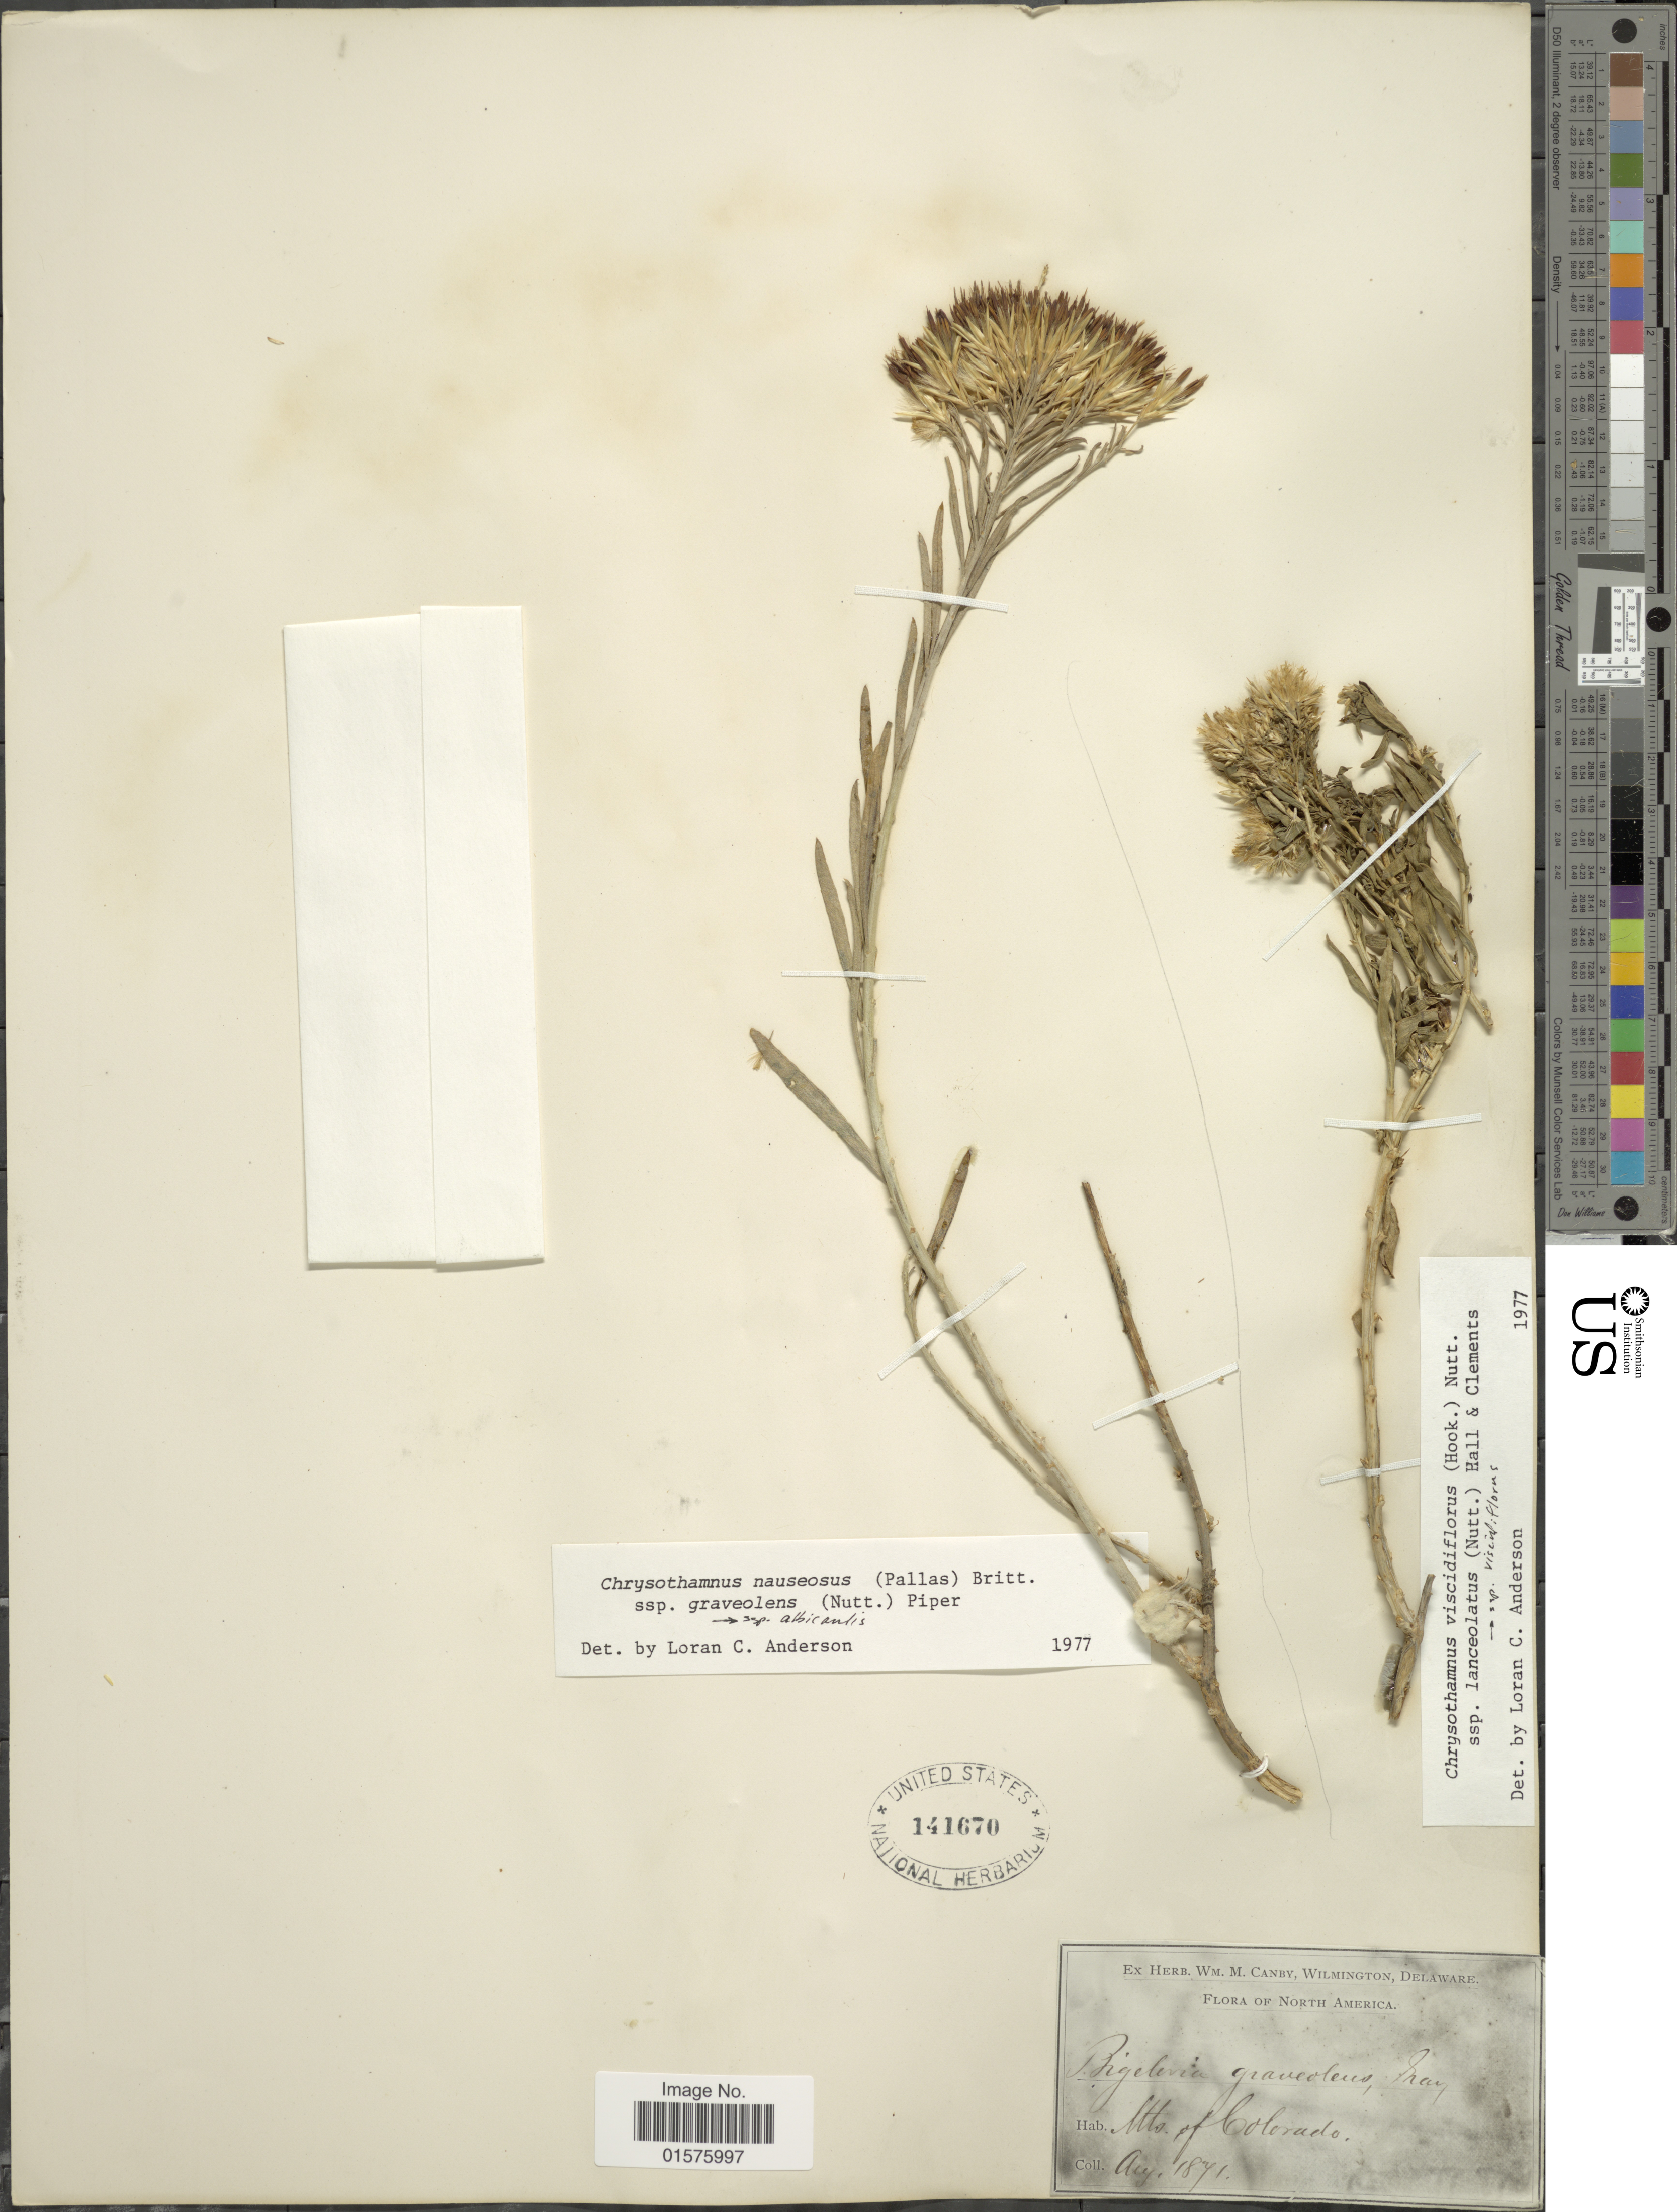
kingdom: Plantae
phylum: Tracheophyta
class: Magnoliopsida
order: Asterales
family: Asteraceae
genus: Ericameria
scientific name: Ericameria nauseosa var. graveolens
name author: (Nutt.) Reveal & Schuyler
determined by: Urbatsch, Lowell E., Curator (LSU), Louisiana State University (UNITED STATES)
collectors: ex herb. W.M. Canby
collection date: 1871-08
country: United States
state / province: Colorado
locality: North America, Mts. of Colorado.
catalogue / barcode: US 141670